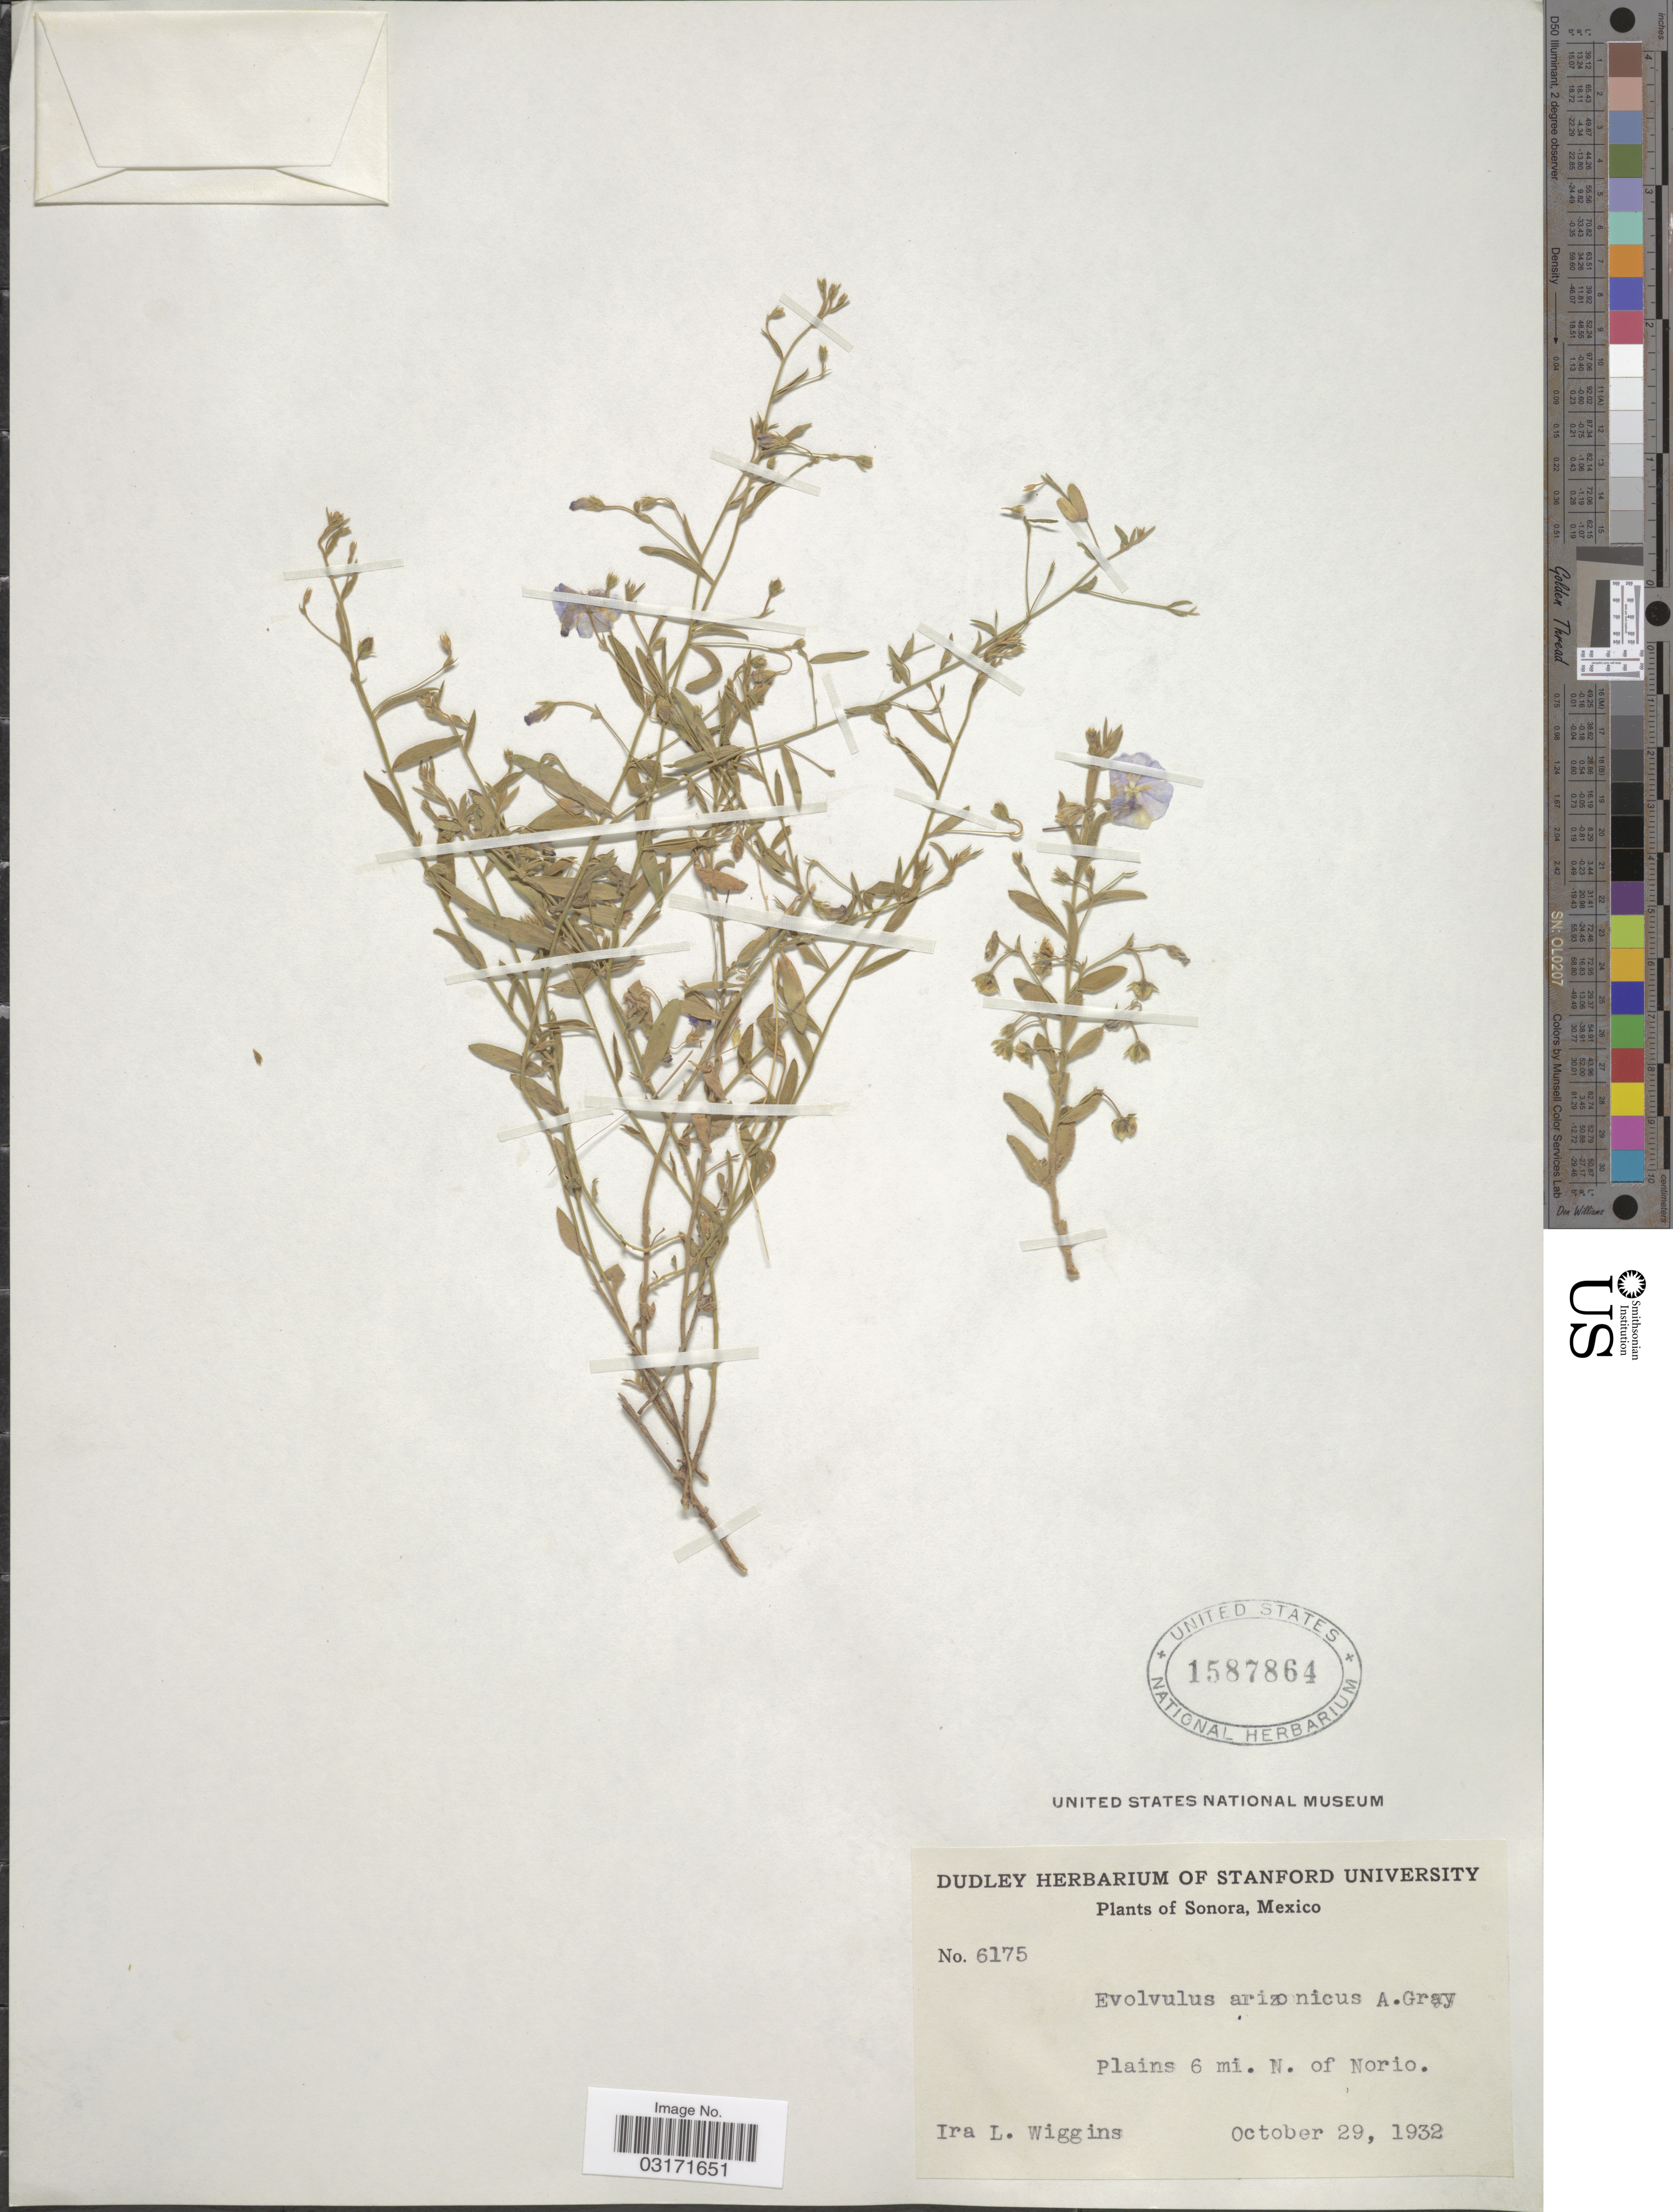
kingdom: Plantae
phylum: Tracheophyta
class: Magnoliopsida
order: Solanales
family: Convolvulaceae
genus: Evolvulus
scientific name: Evolvulus arizonicus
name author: A. Gray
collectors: I. L. Wiggins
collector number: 6175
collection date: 1932-10-29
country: Mexico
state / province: Sonora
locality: Plains 6 mi. N. of Norio.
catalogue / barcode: US 1587864